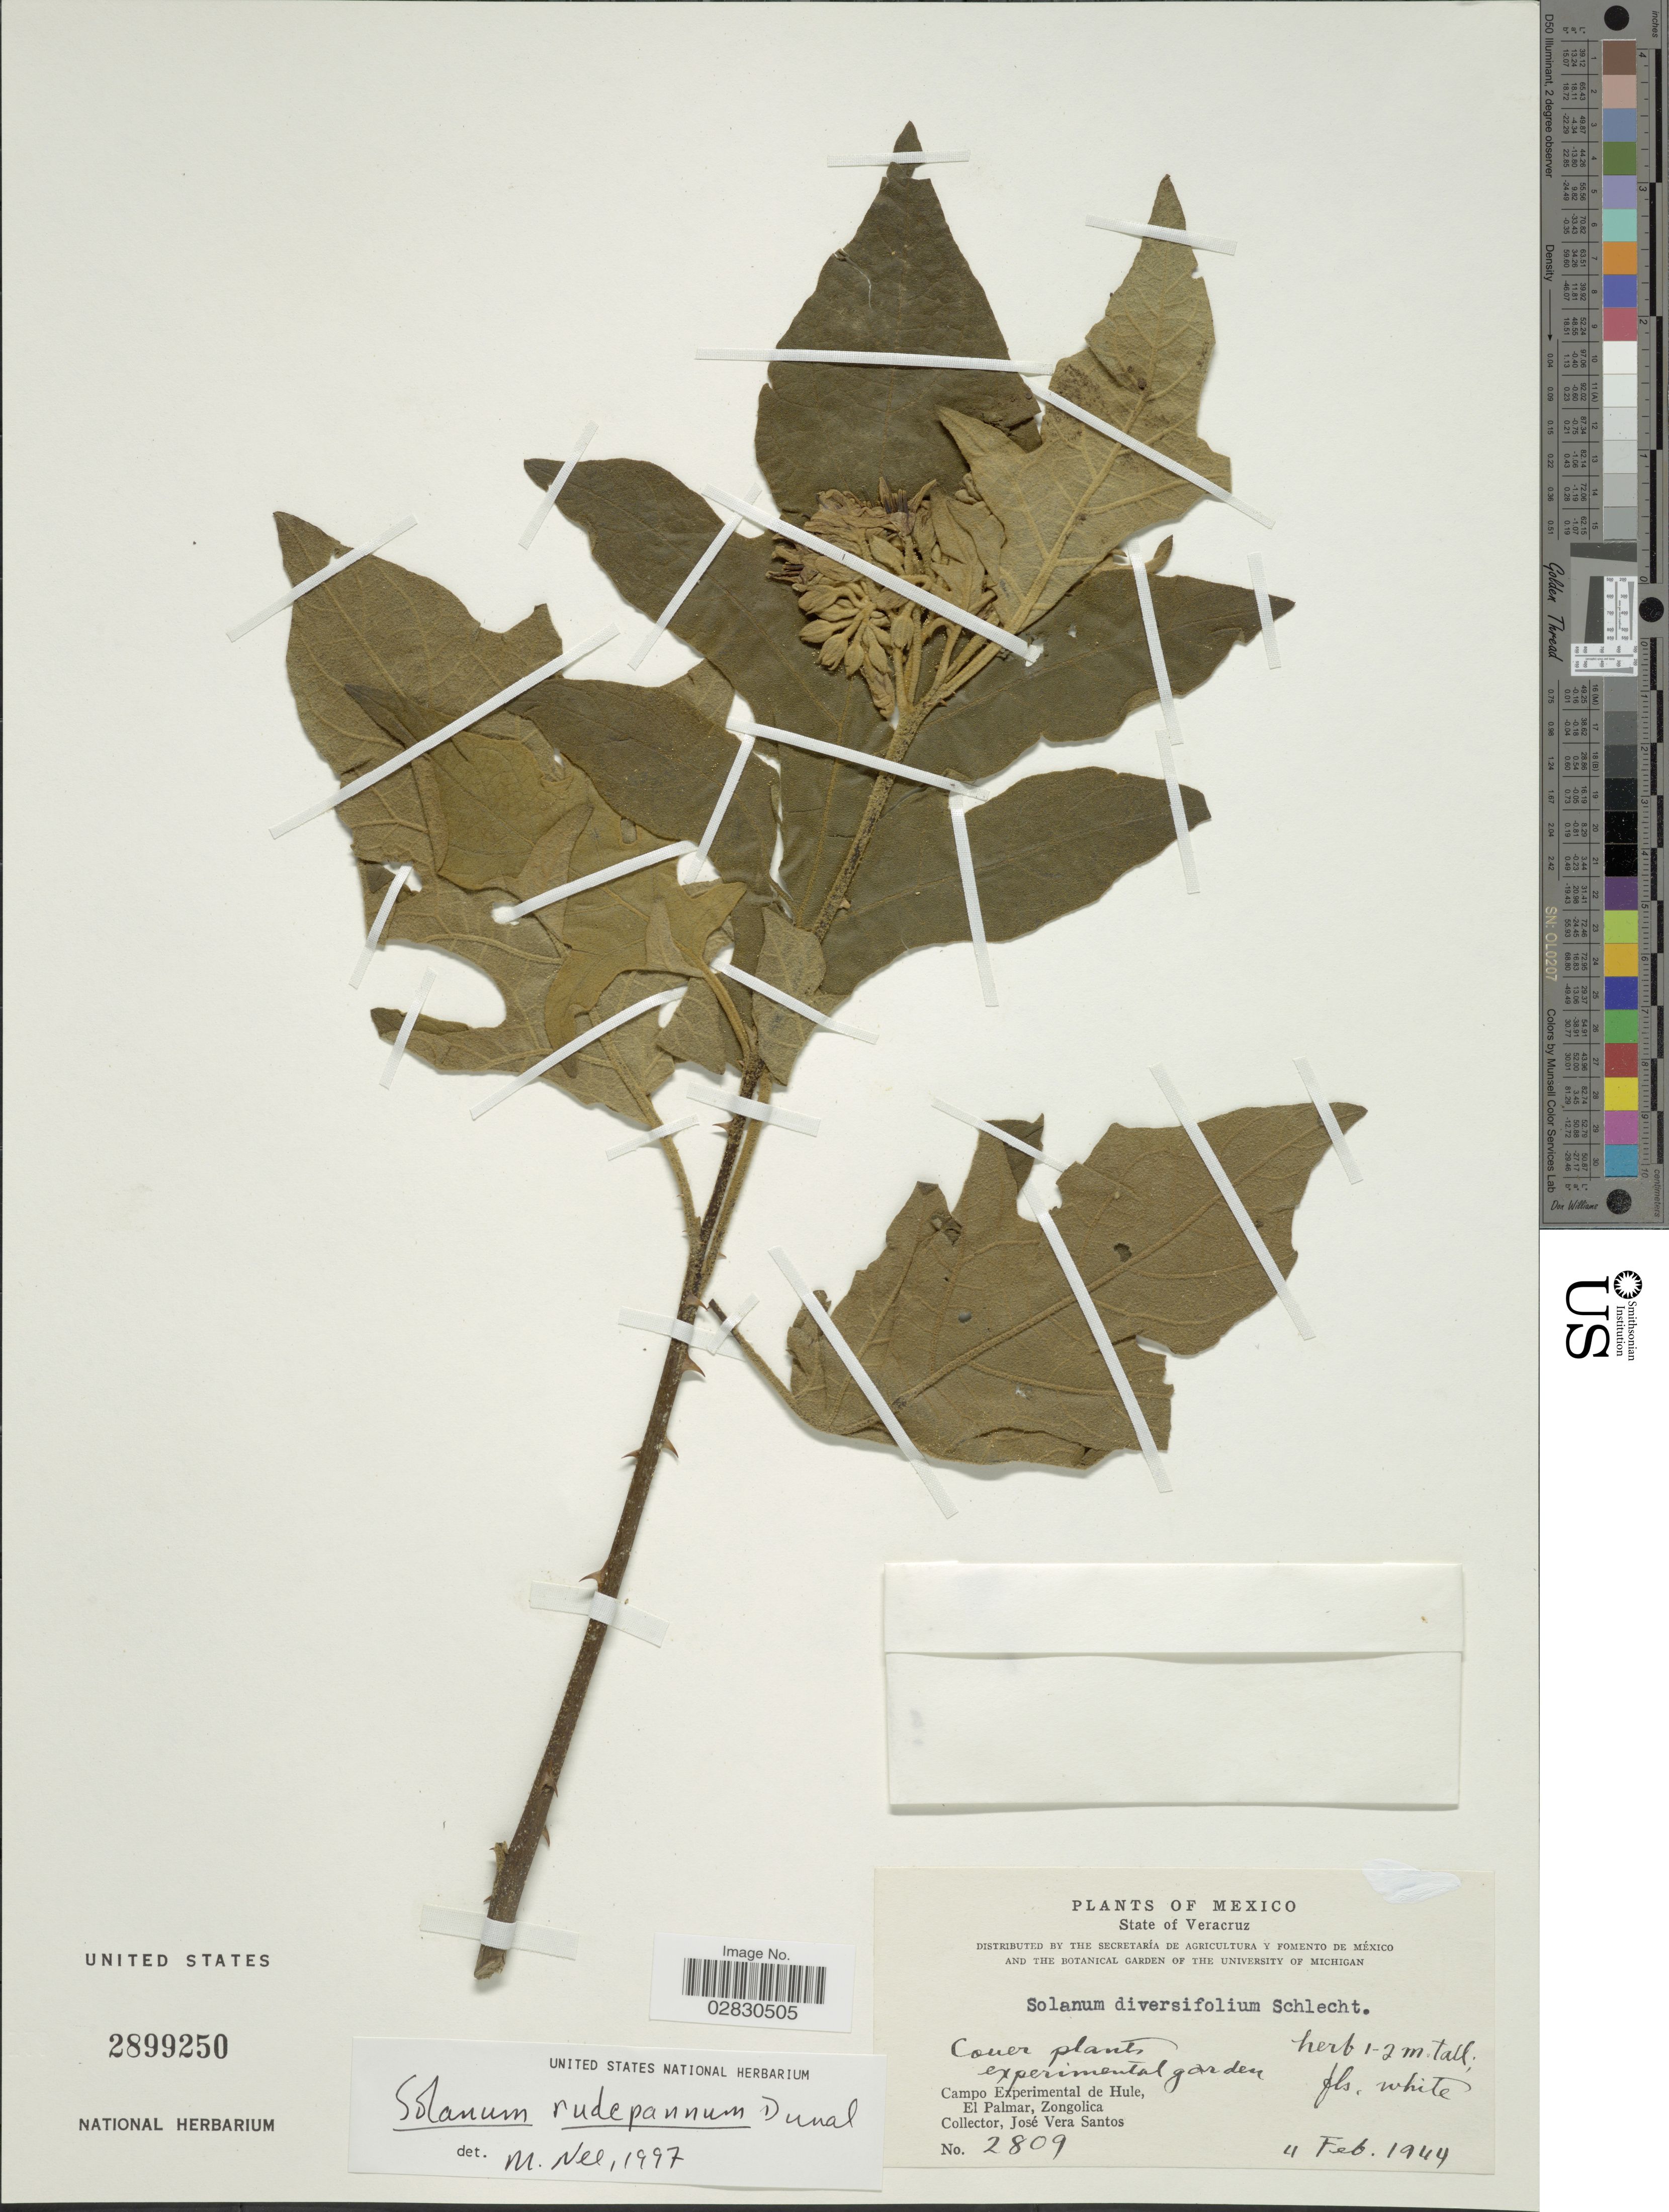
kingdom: Plantae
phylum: Tracheophyta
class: Magnoliopsida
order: Solanales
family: Solanaceae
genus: Solanum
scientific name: Solanum rudepannum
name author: Dunal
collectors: J. V. Santos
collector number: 2809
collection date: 1944-02-04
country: Mexico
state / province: Veracruz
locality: Veracruz. Campo Experimental de Hule, El Palmar, Zongolica.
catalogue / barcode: US 2899250